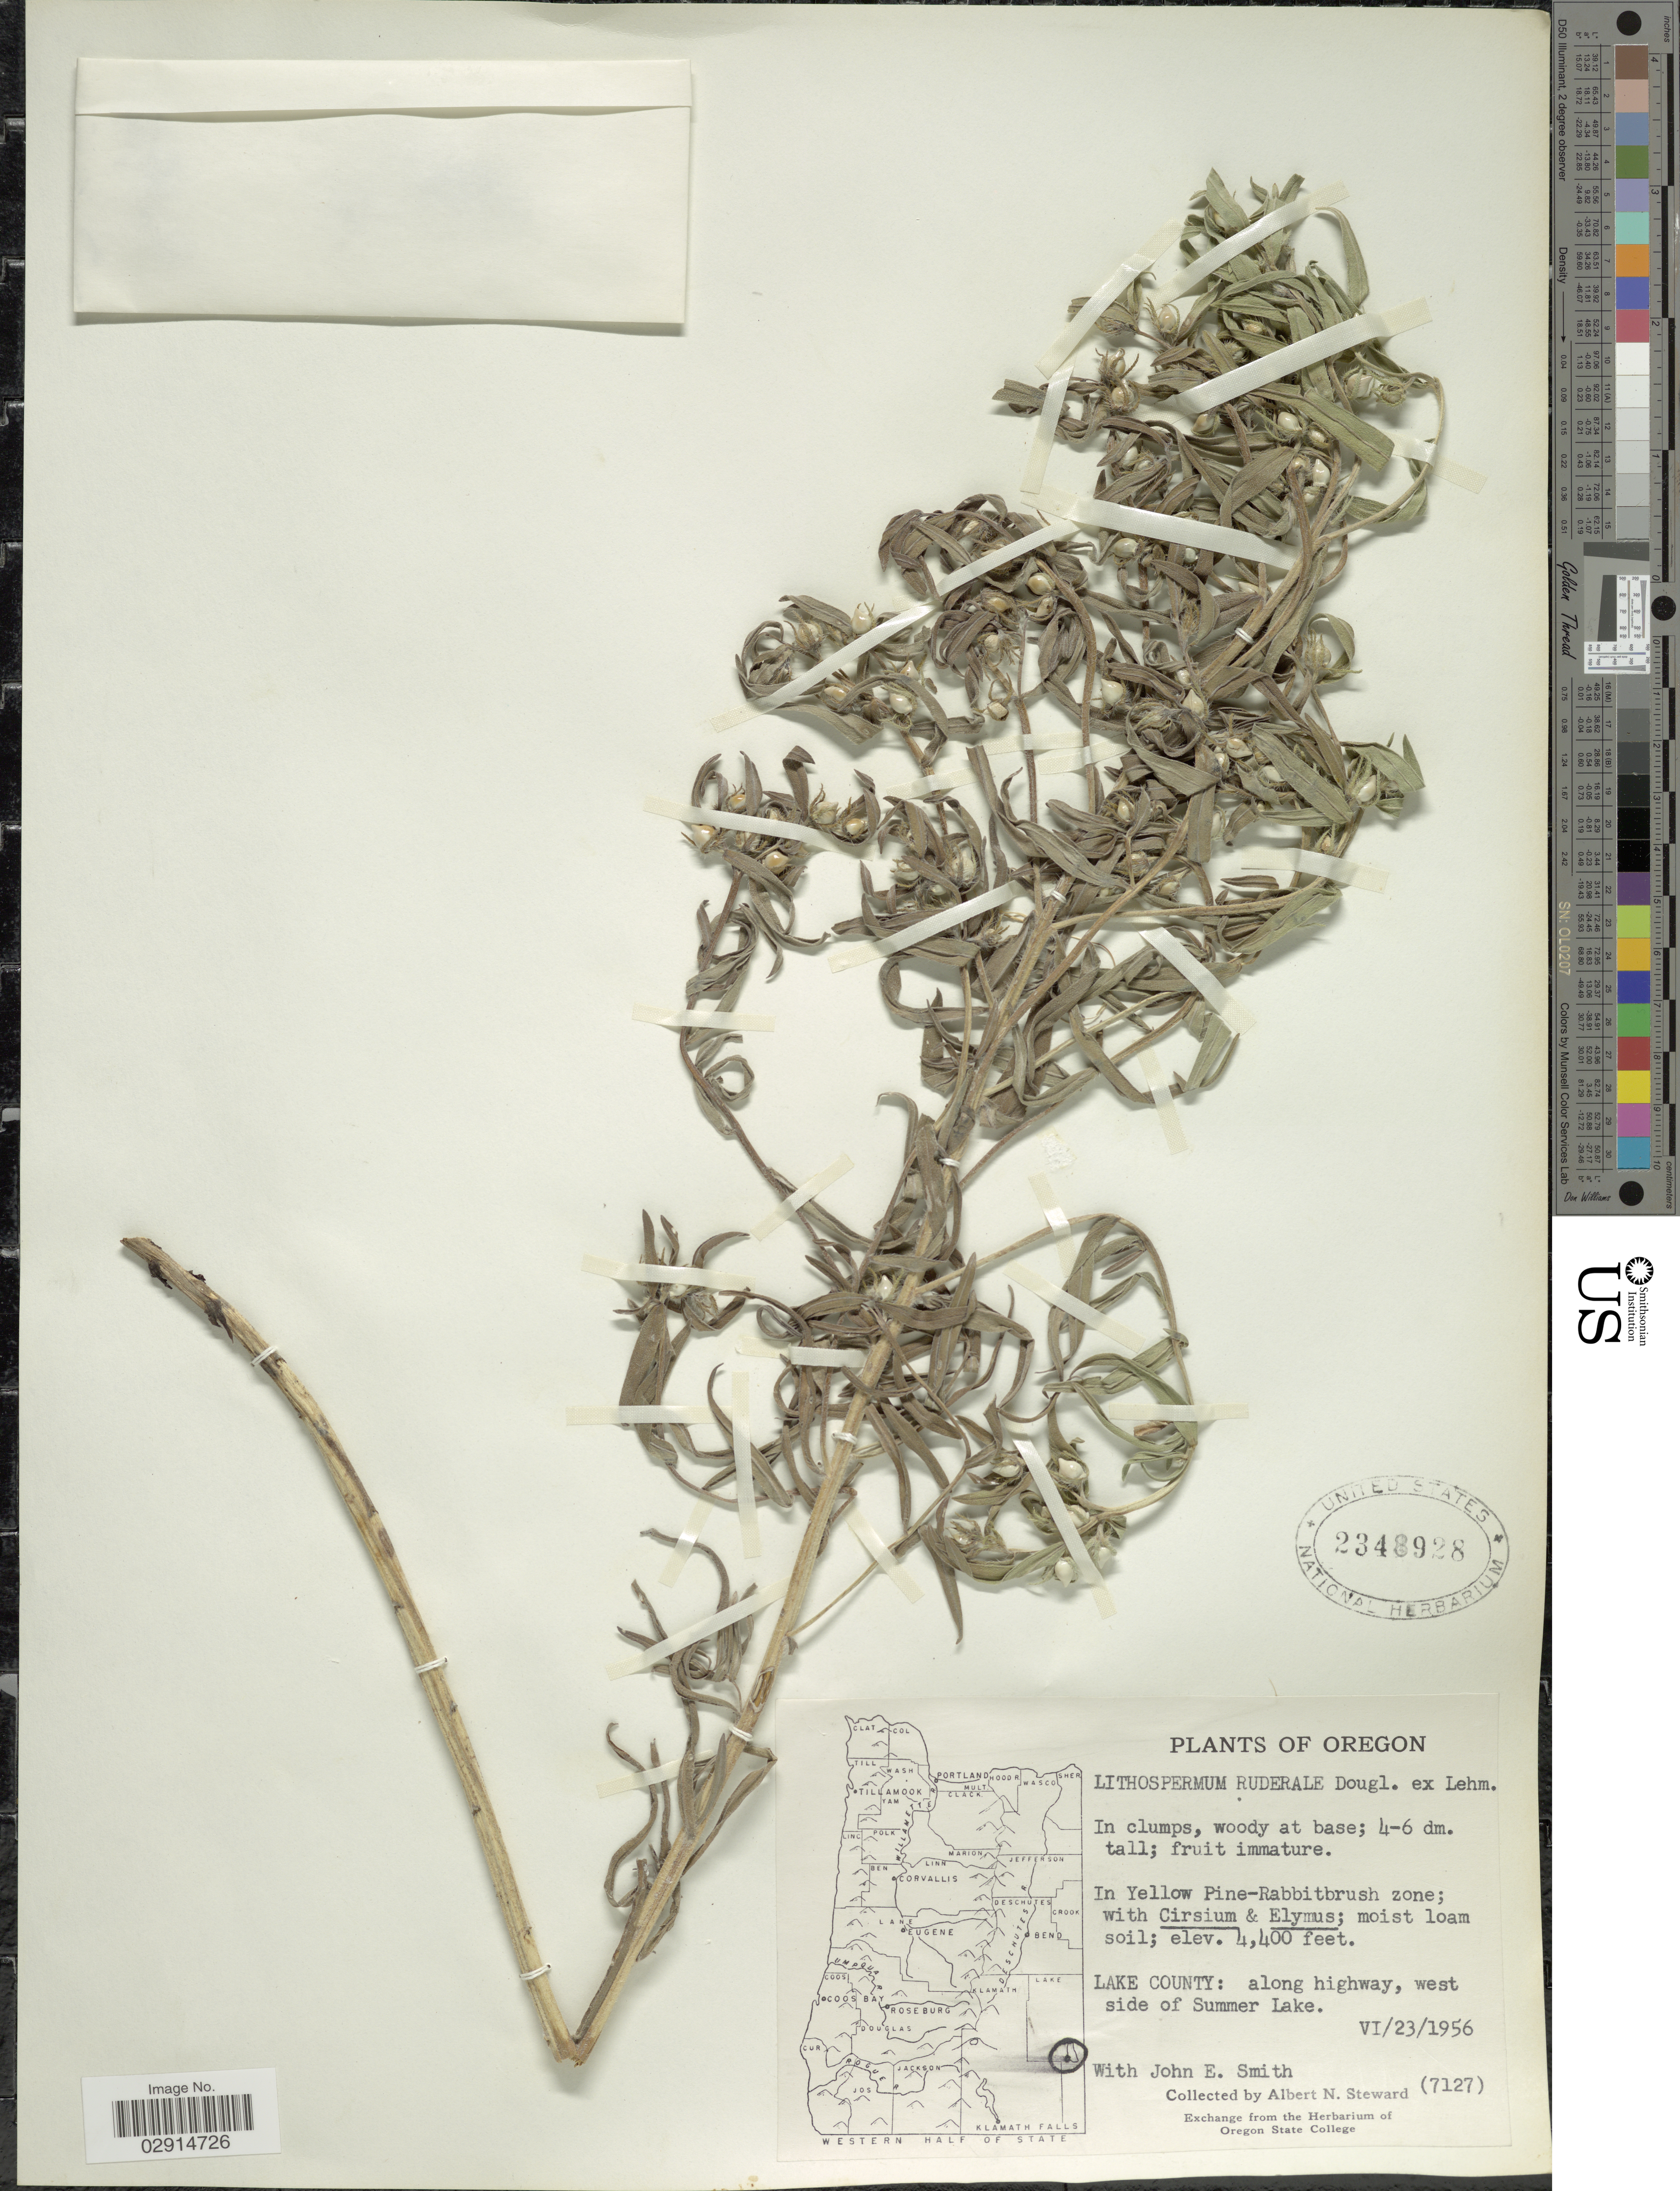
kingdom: Plantae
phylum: Tracheophyta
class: Magnoliopsida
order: Boraginales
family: Boraginaceae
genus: Lithospermum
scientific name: Lithospermum ruderale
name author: Douglas ex Lehm.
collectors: A. N. Steward & J. Smith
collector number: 7127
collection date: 1956-06-23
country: United States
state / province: Oregon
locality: Lake County, along highway, west side of Summer Lake.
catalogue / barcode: US 2348928